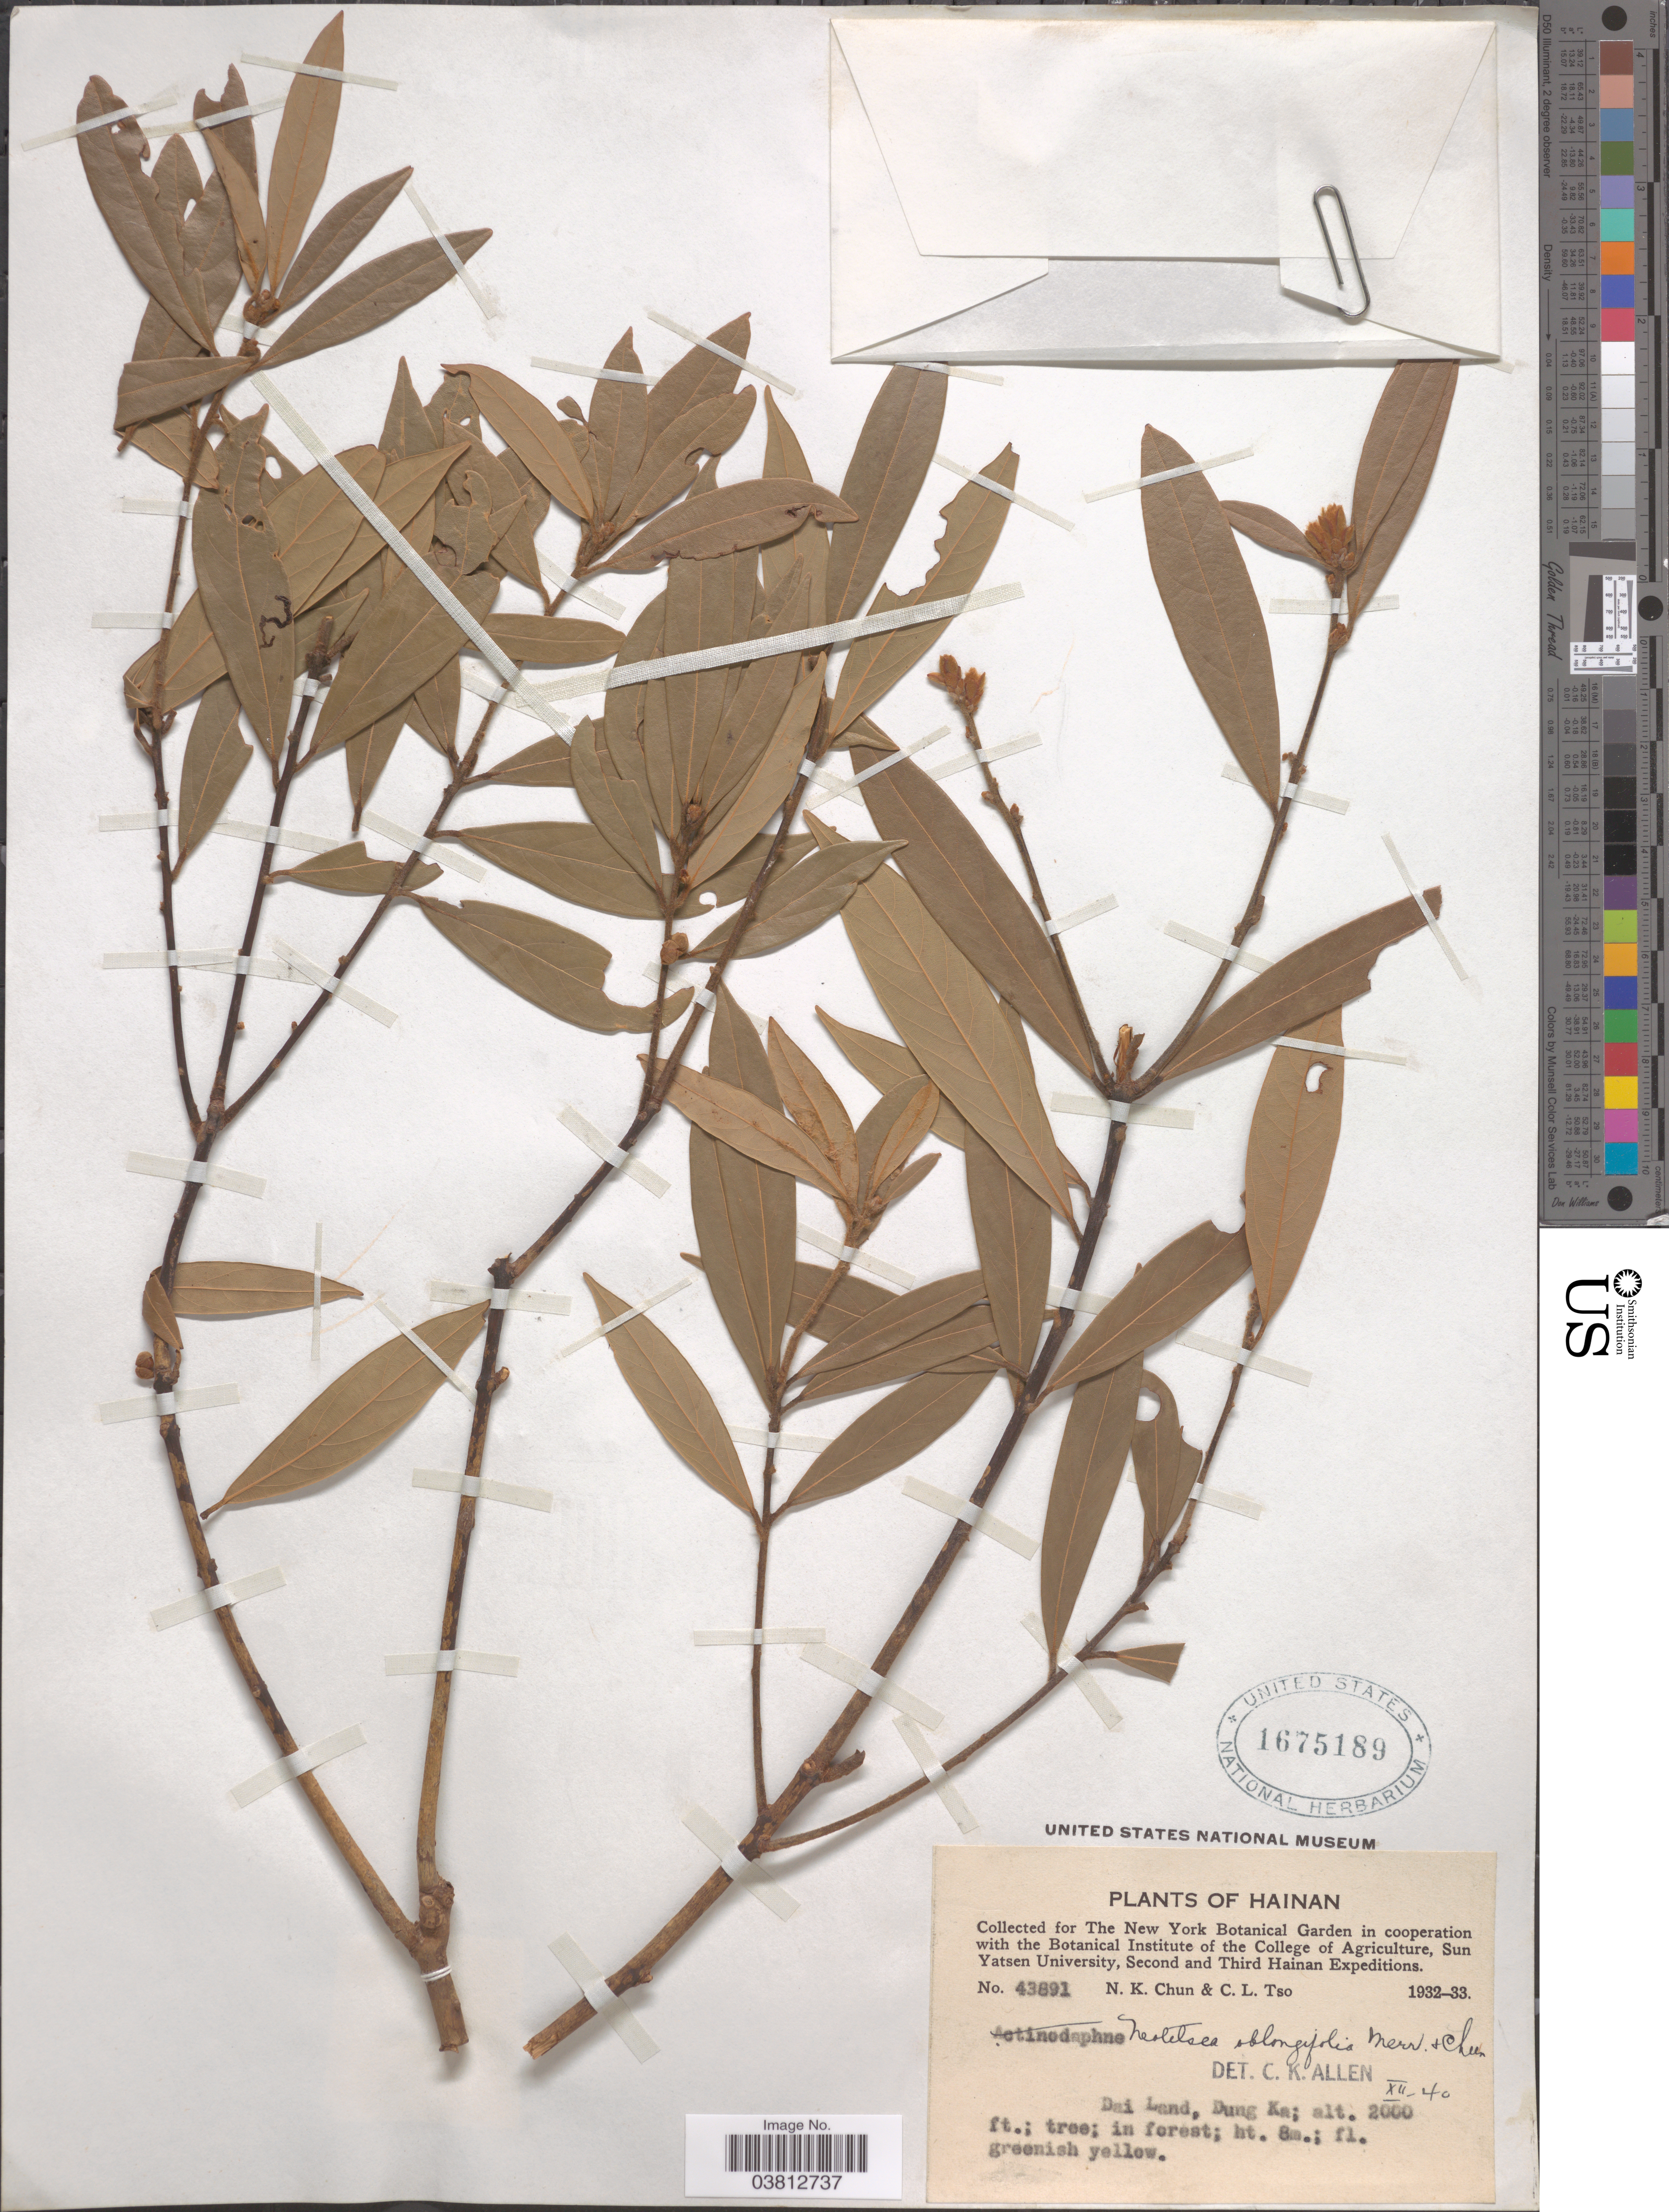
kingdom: Plantae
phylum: Tracheophyta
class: Magnoliopsida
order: Laurales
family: Lauraceae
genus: Neolitsea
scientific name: Neolitsea oblongifolia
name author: Merr. & Chun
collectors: N. K. Chun & C. Tso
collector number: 43891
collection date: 1932/1933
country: China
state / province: Hainan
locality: Dai Land, Dung Ka.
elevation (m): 610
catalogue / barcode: US 1675189